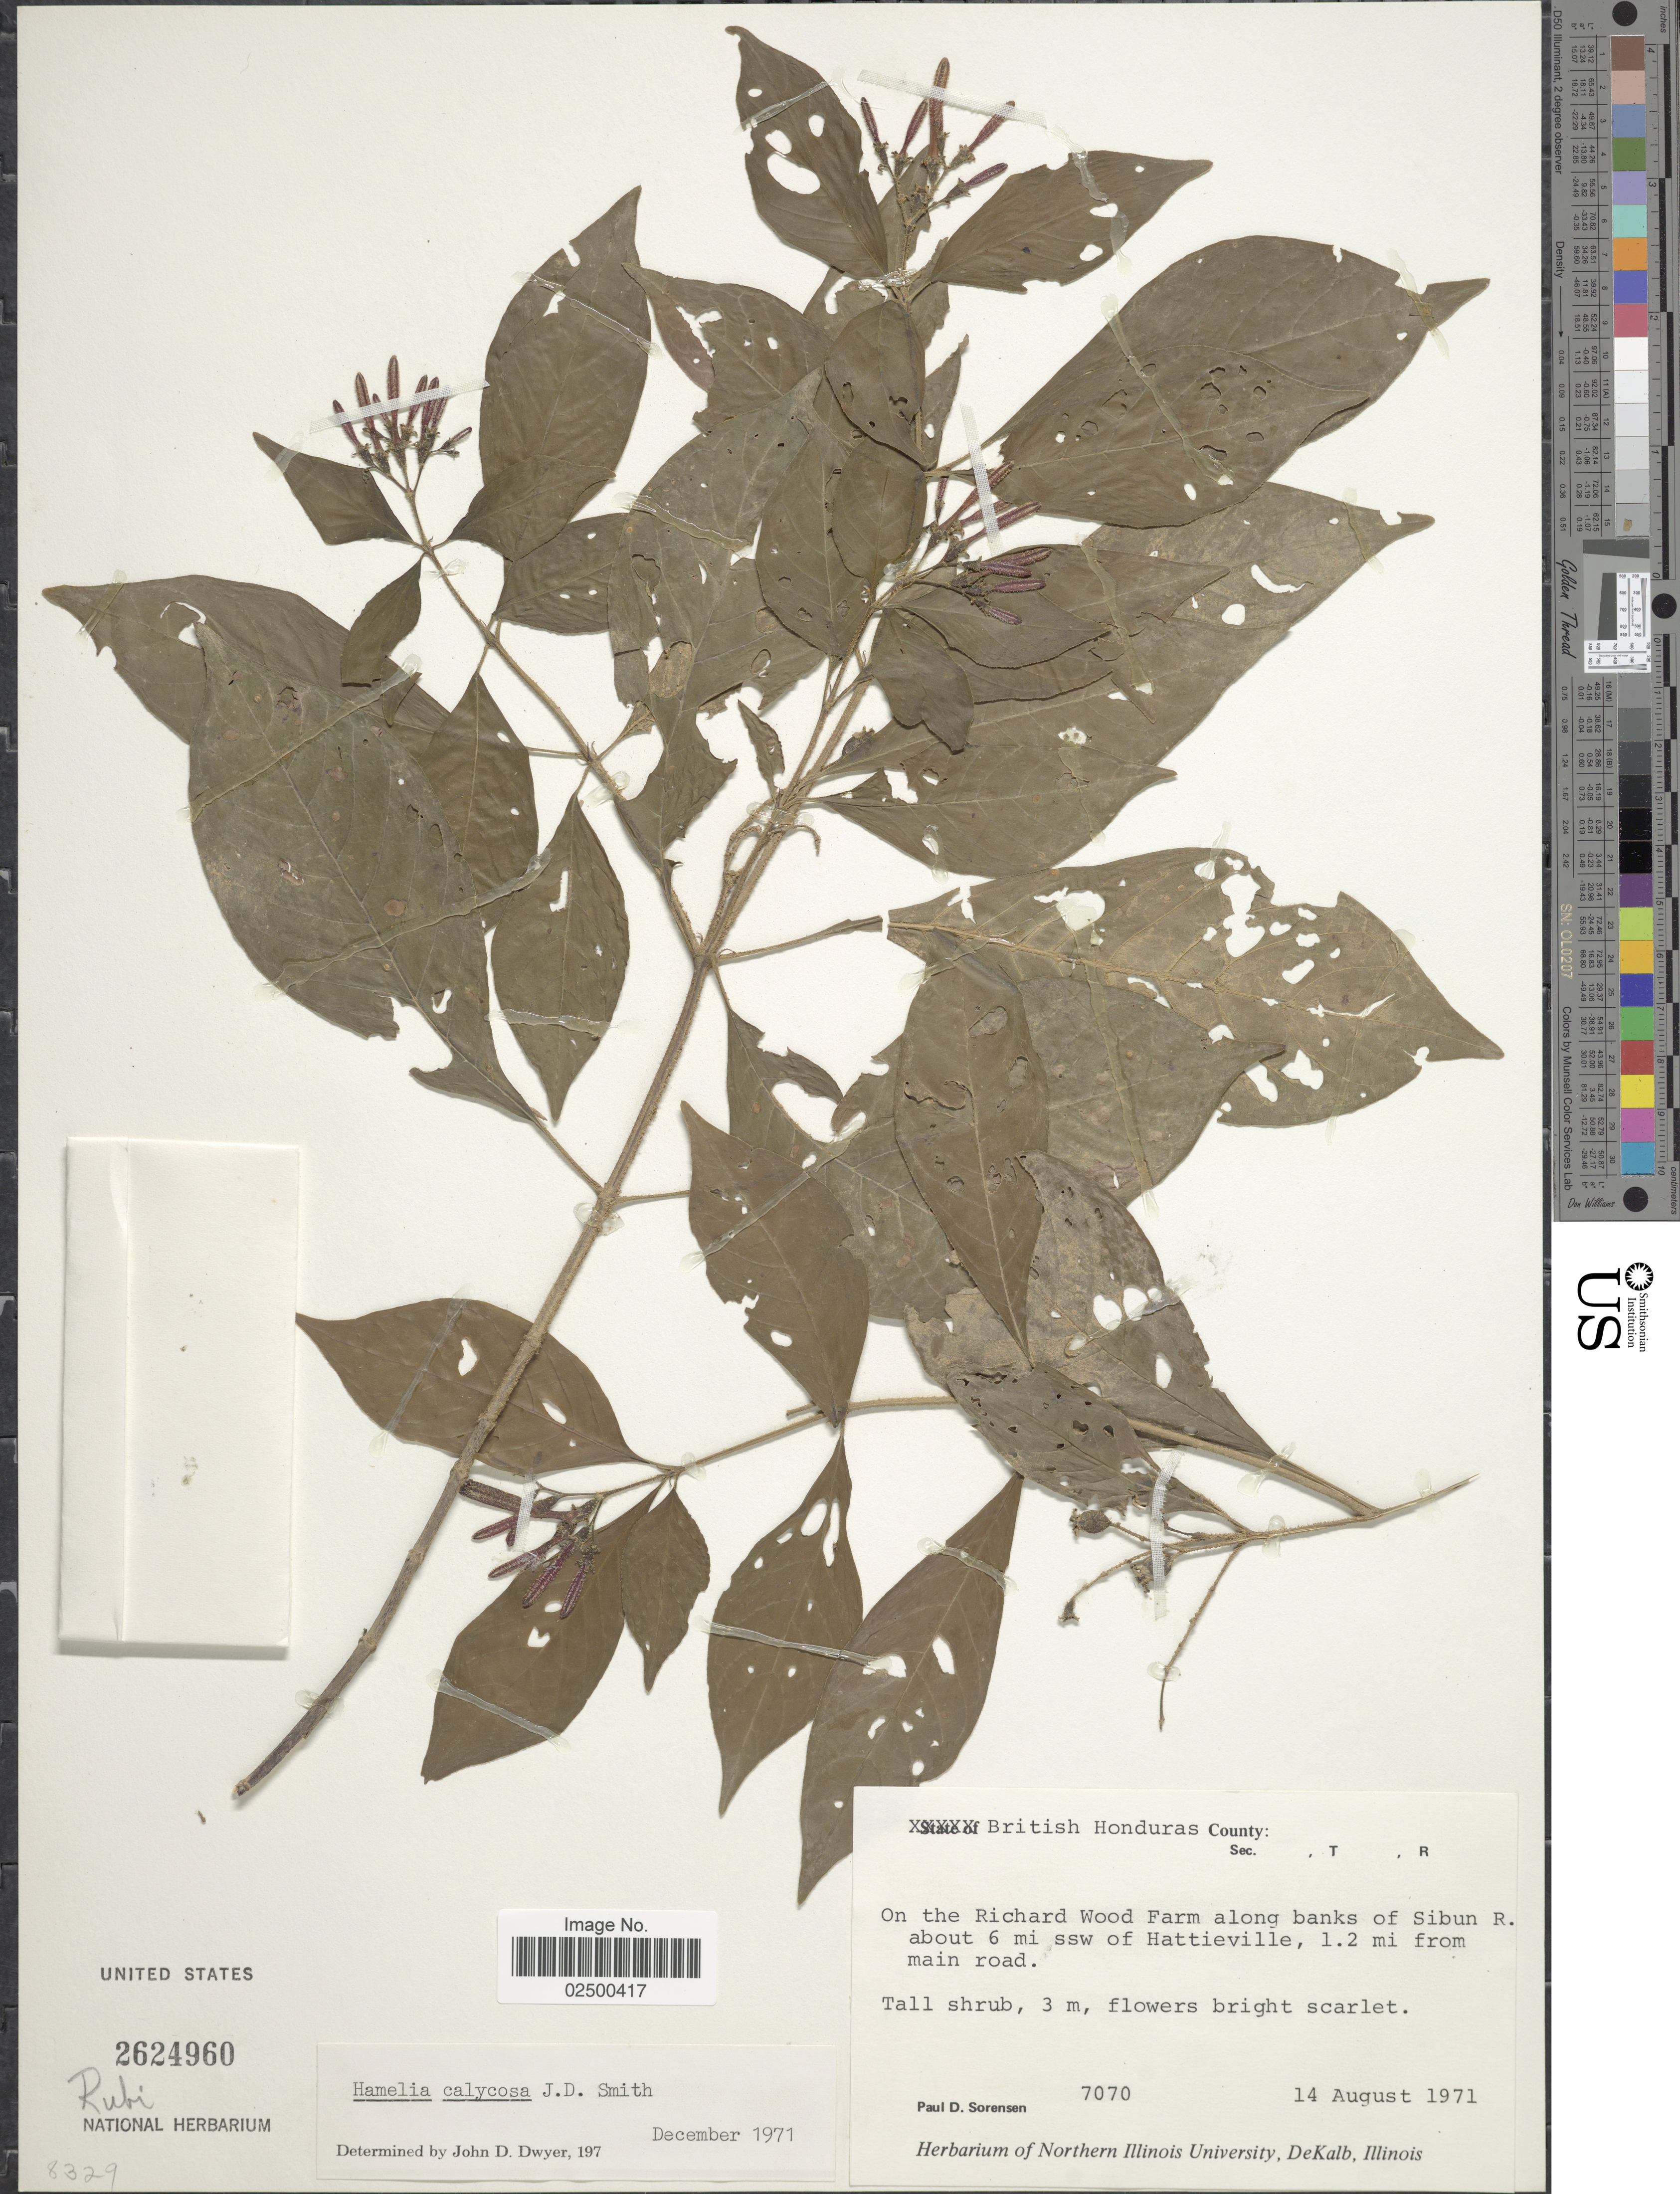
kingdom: Plantae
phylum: Tracheophyta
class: Magnoliopsida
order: Gentianales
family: Rubiaceae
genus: Hamelia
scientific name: Hamelia calycosa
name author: Donn. Sm.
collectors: P. Sorensen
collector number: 7070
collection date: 1971-08-14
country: Belize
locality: British Honduras County, On the Richard Wood Farm, along banks of Sibun R. abut 6 mi ssw of Hattieville, 1.2 mi. from main road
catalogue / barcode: US 2624960